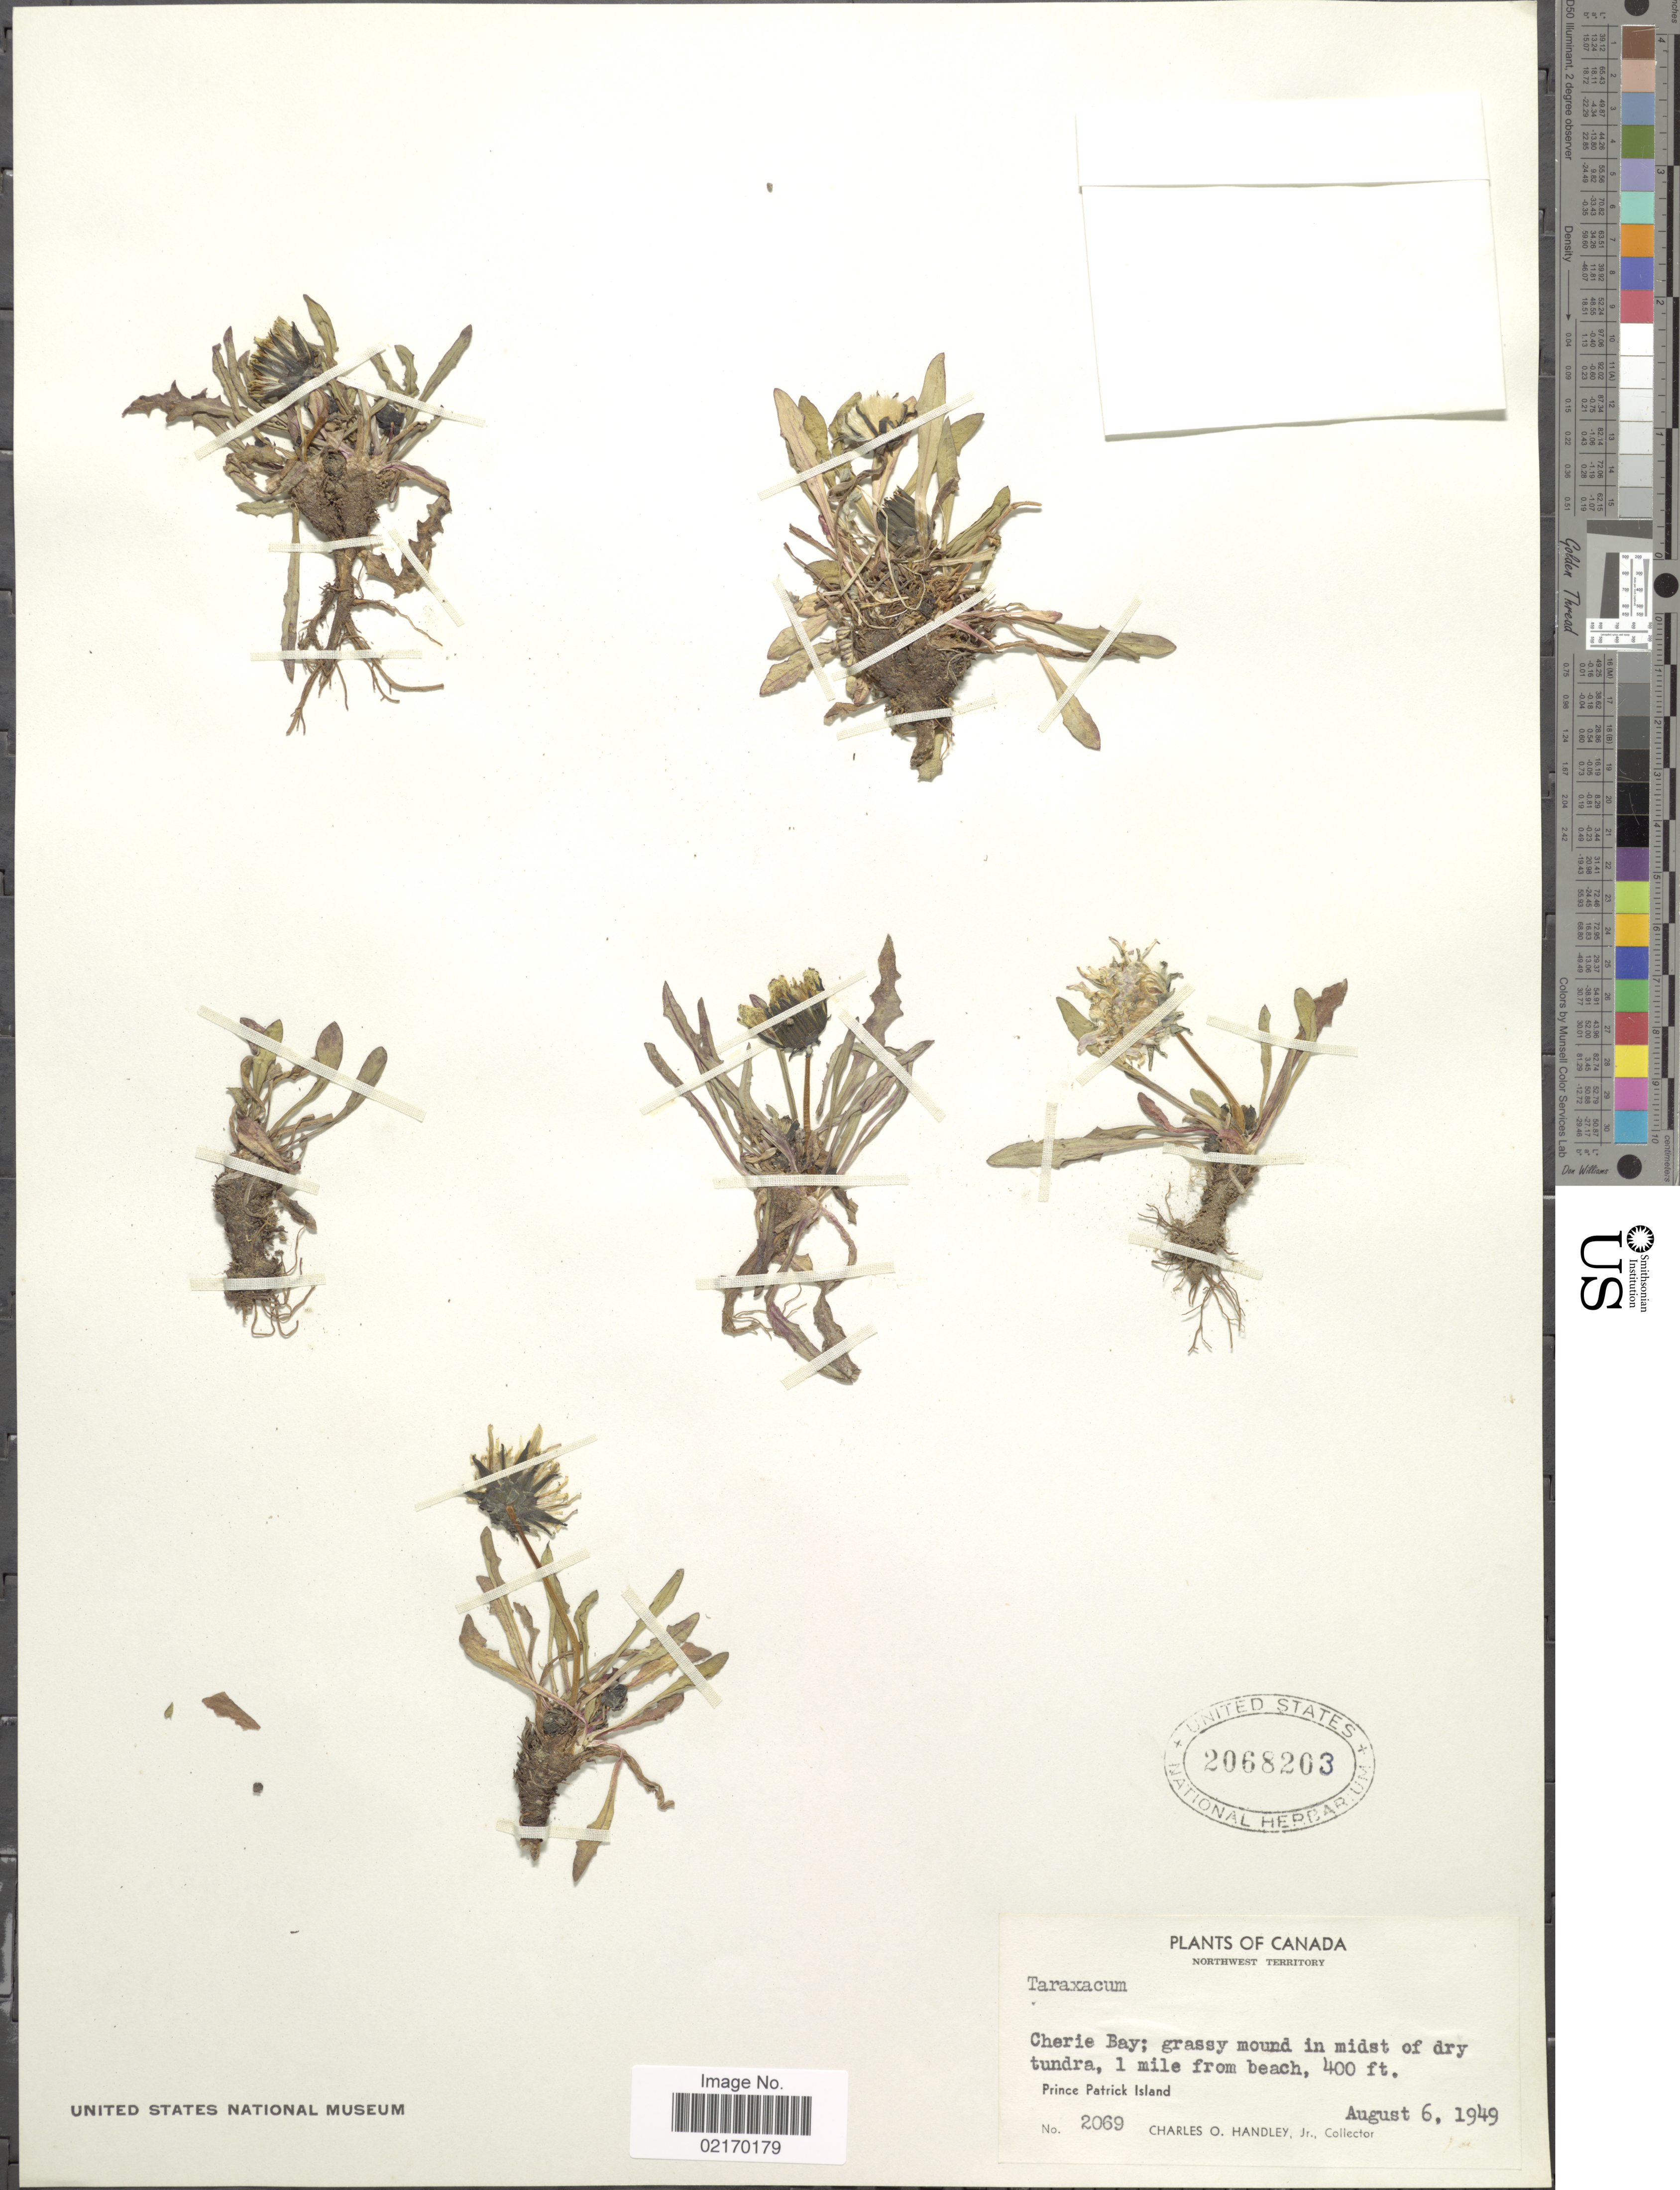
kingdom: Plantae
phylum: Tracheophyta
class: Magnoliopsida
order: Asterales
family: Asteraceae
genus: Taraxacum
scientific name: Taraxacum sp.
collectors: C. Handley Jr.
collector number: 2069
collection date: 1949-08-06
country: Canada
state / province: Northwest Territories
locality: Cherie Bay; grassy mound in midst of dry tundra, 1 mile from beach, Prince Patric Island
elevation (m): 122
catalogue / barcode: US 2068203